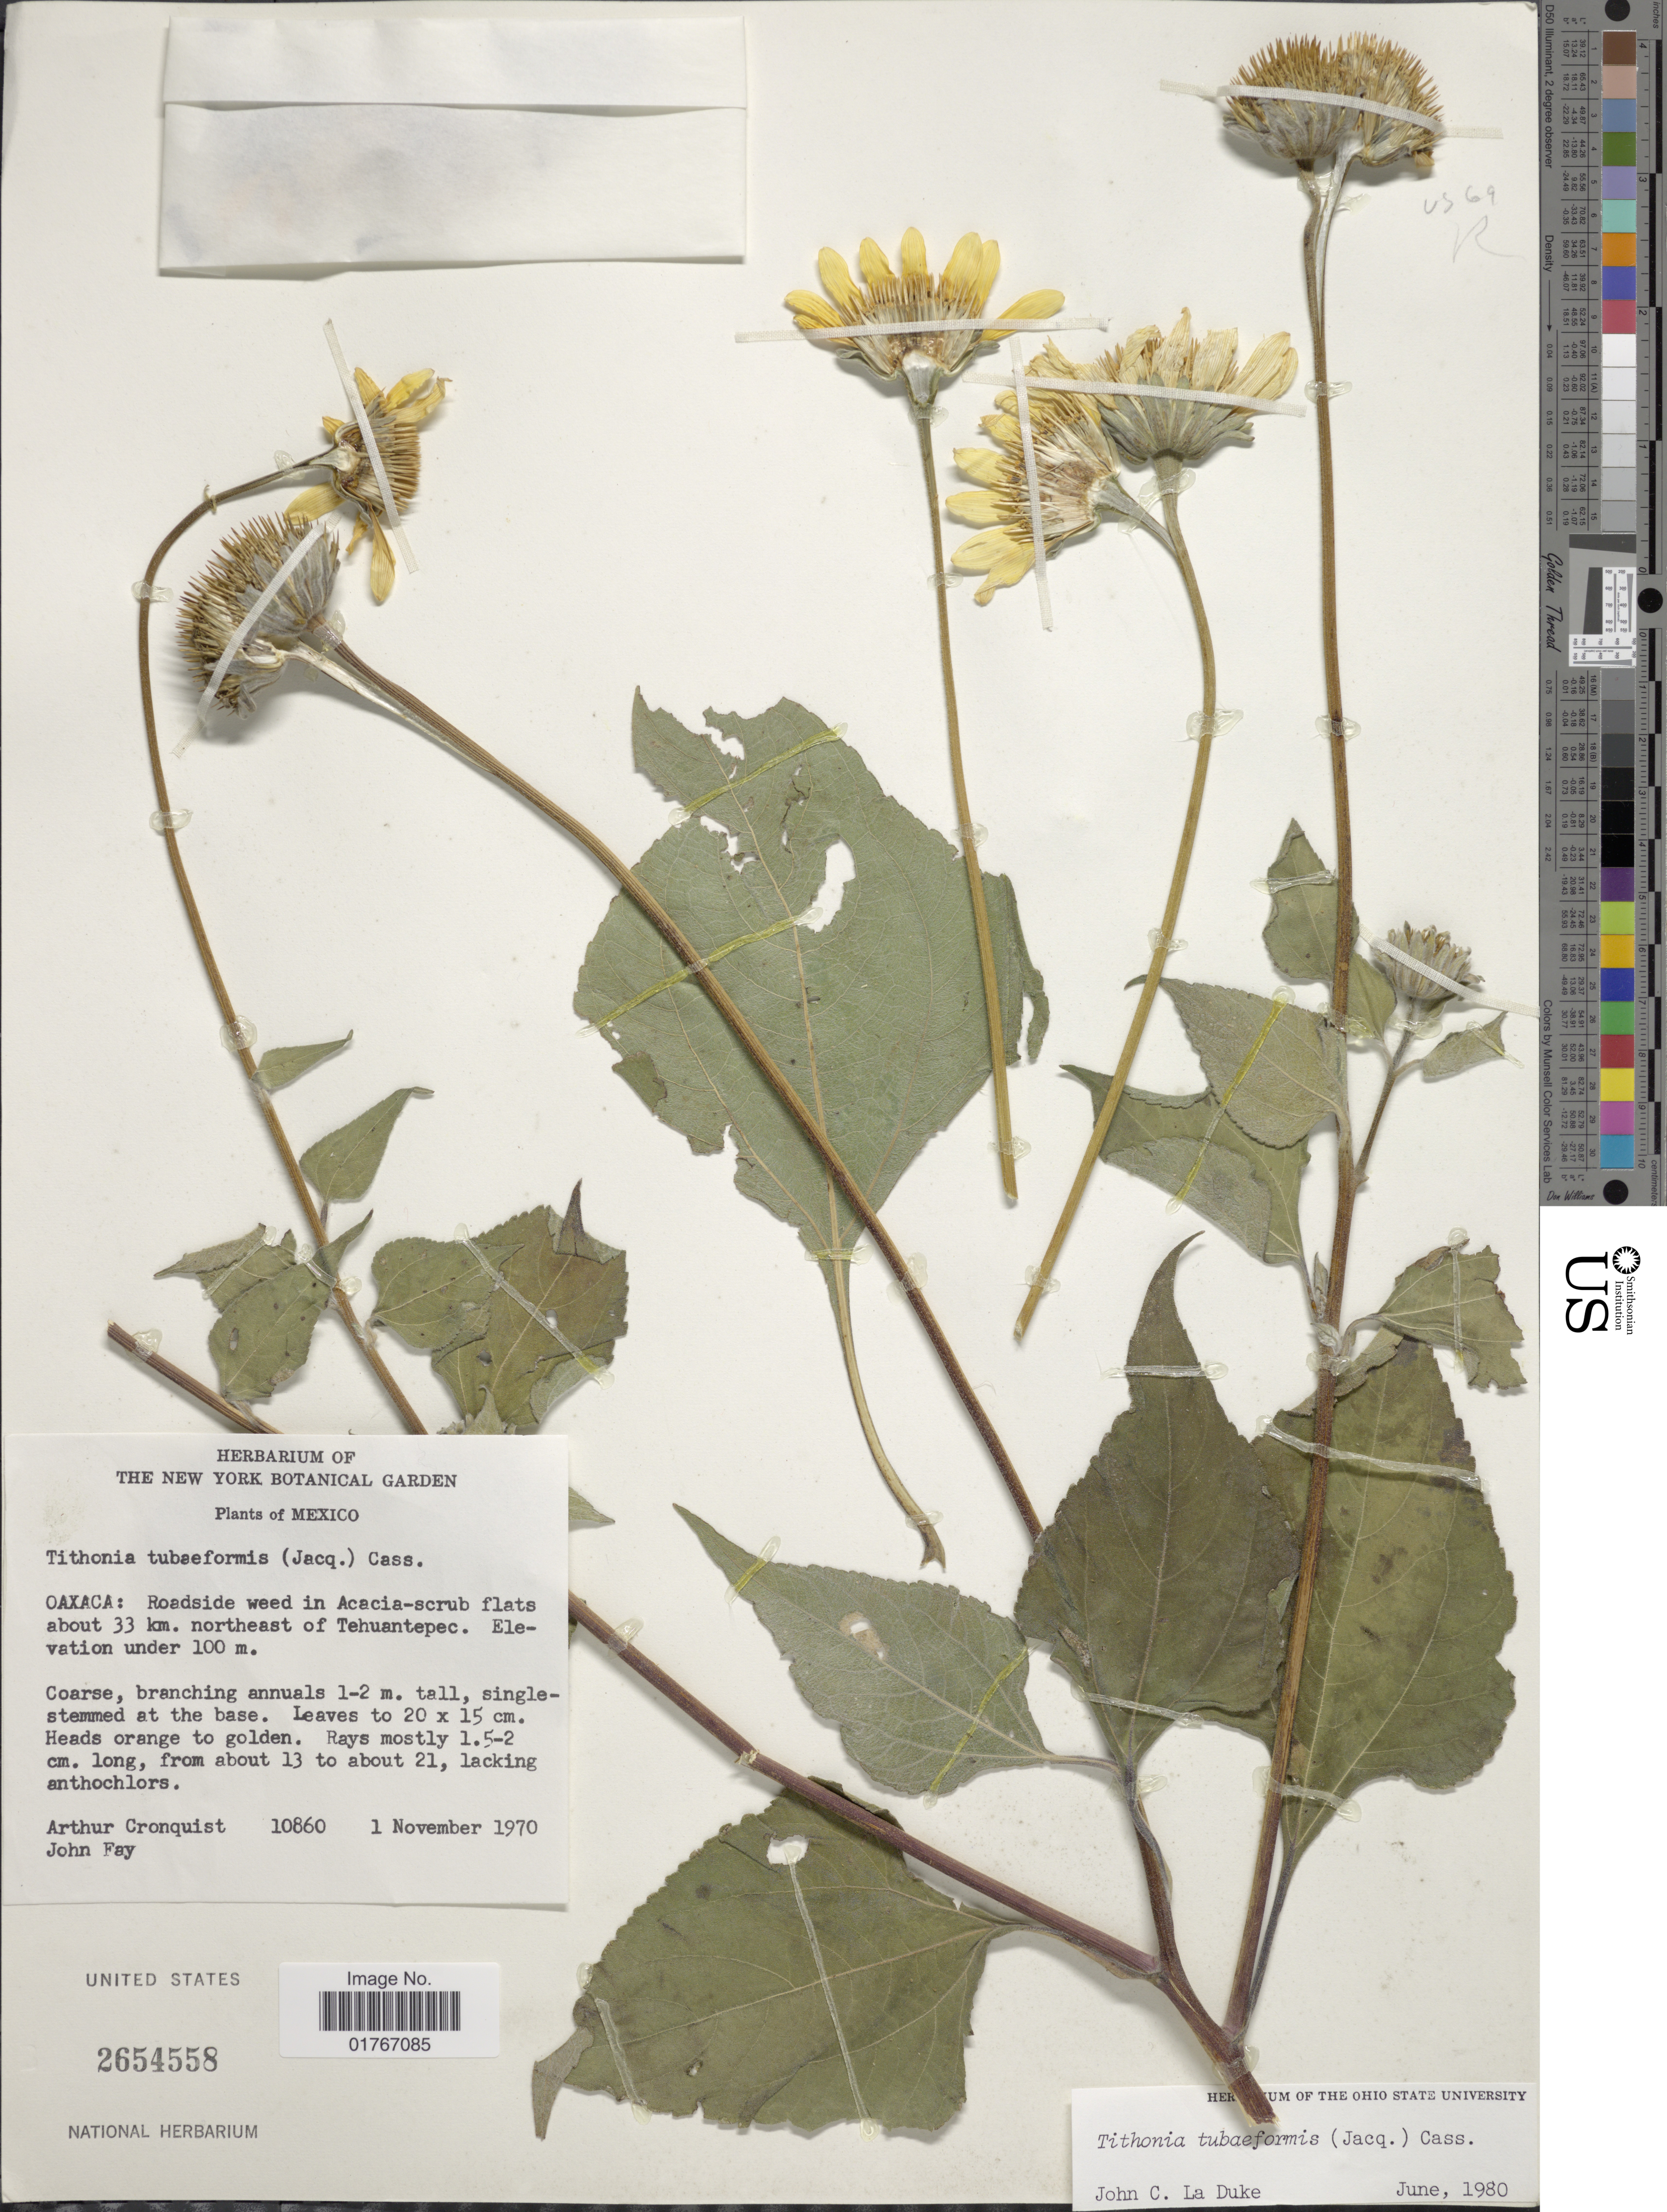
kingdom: Plantae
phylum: Tracheophyta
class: Magnoliopsida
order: Asterales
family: Asteraceae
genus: Tithonia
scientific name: Tithonia sp.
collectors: A. J. Cronquist & J. M. Fay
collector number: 10860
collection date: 1970-11-01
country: Mexico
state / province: Oaxaca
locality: Roadside weed in Acacia-scrub flats about 33 km. northeast of Tehuantepec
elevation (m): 100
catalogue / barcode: US 2654558